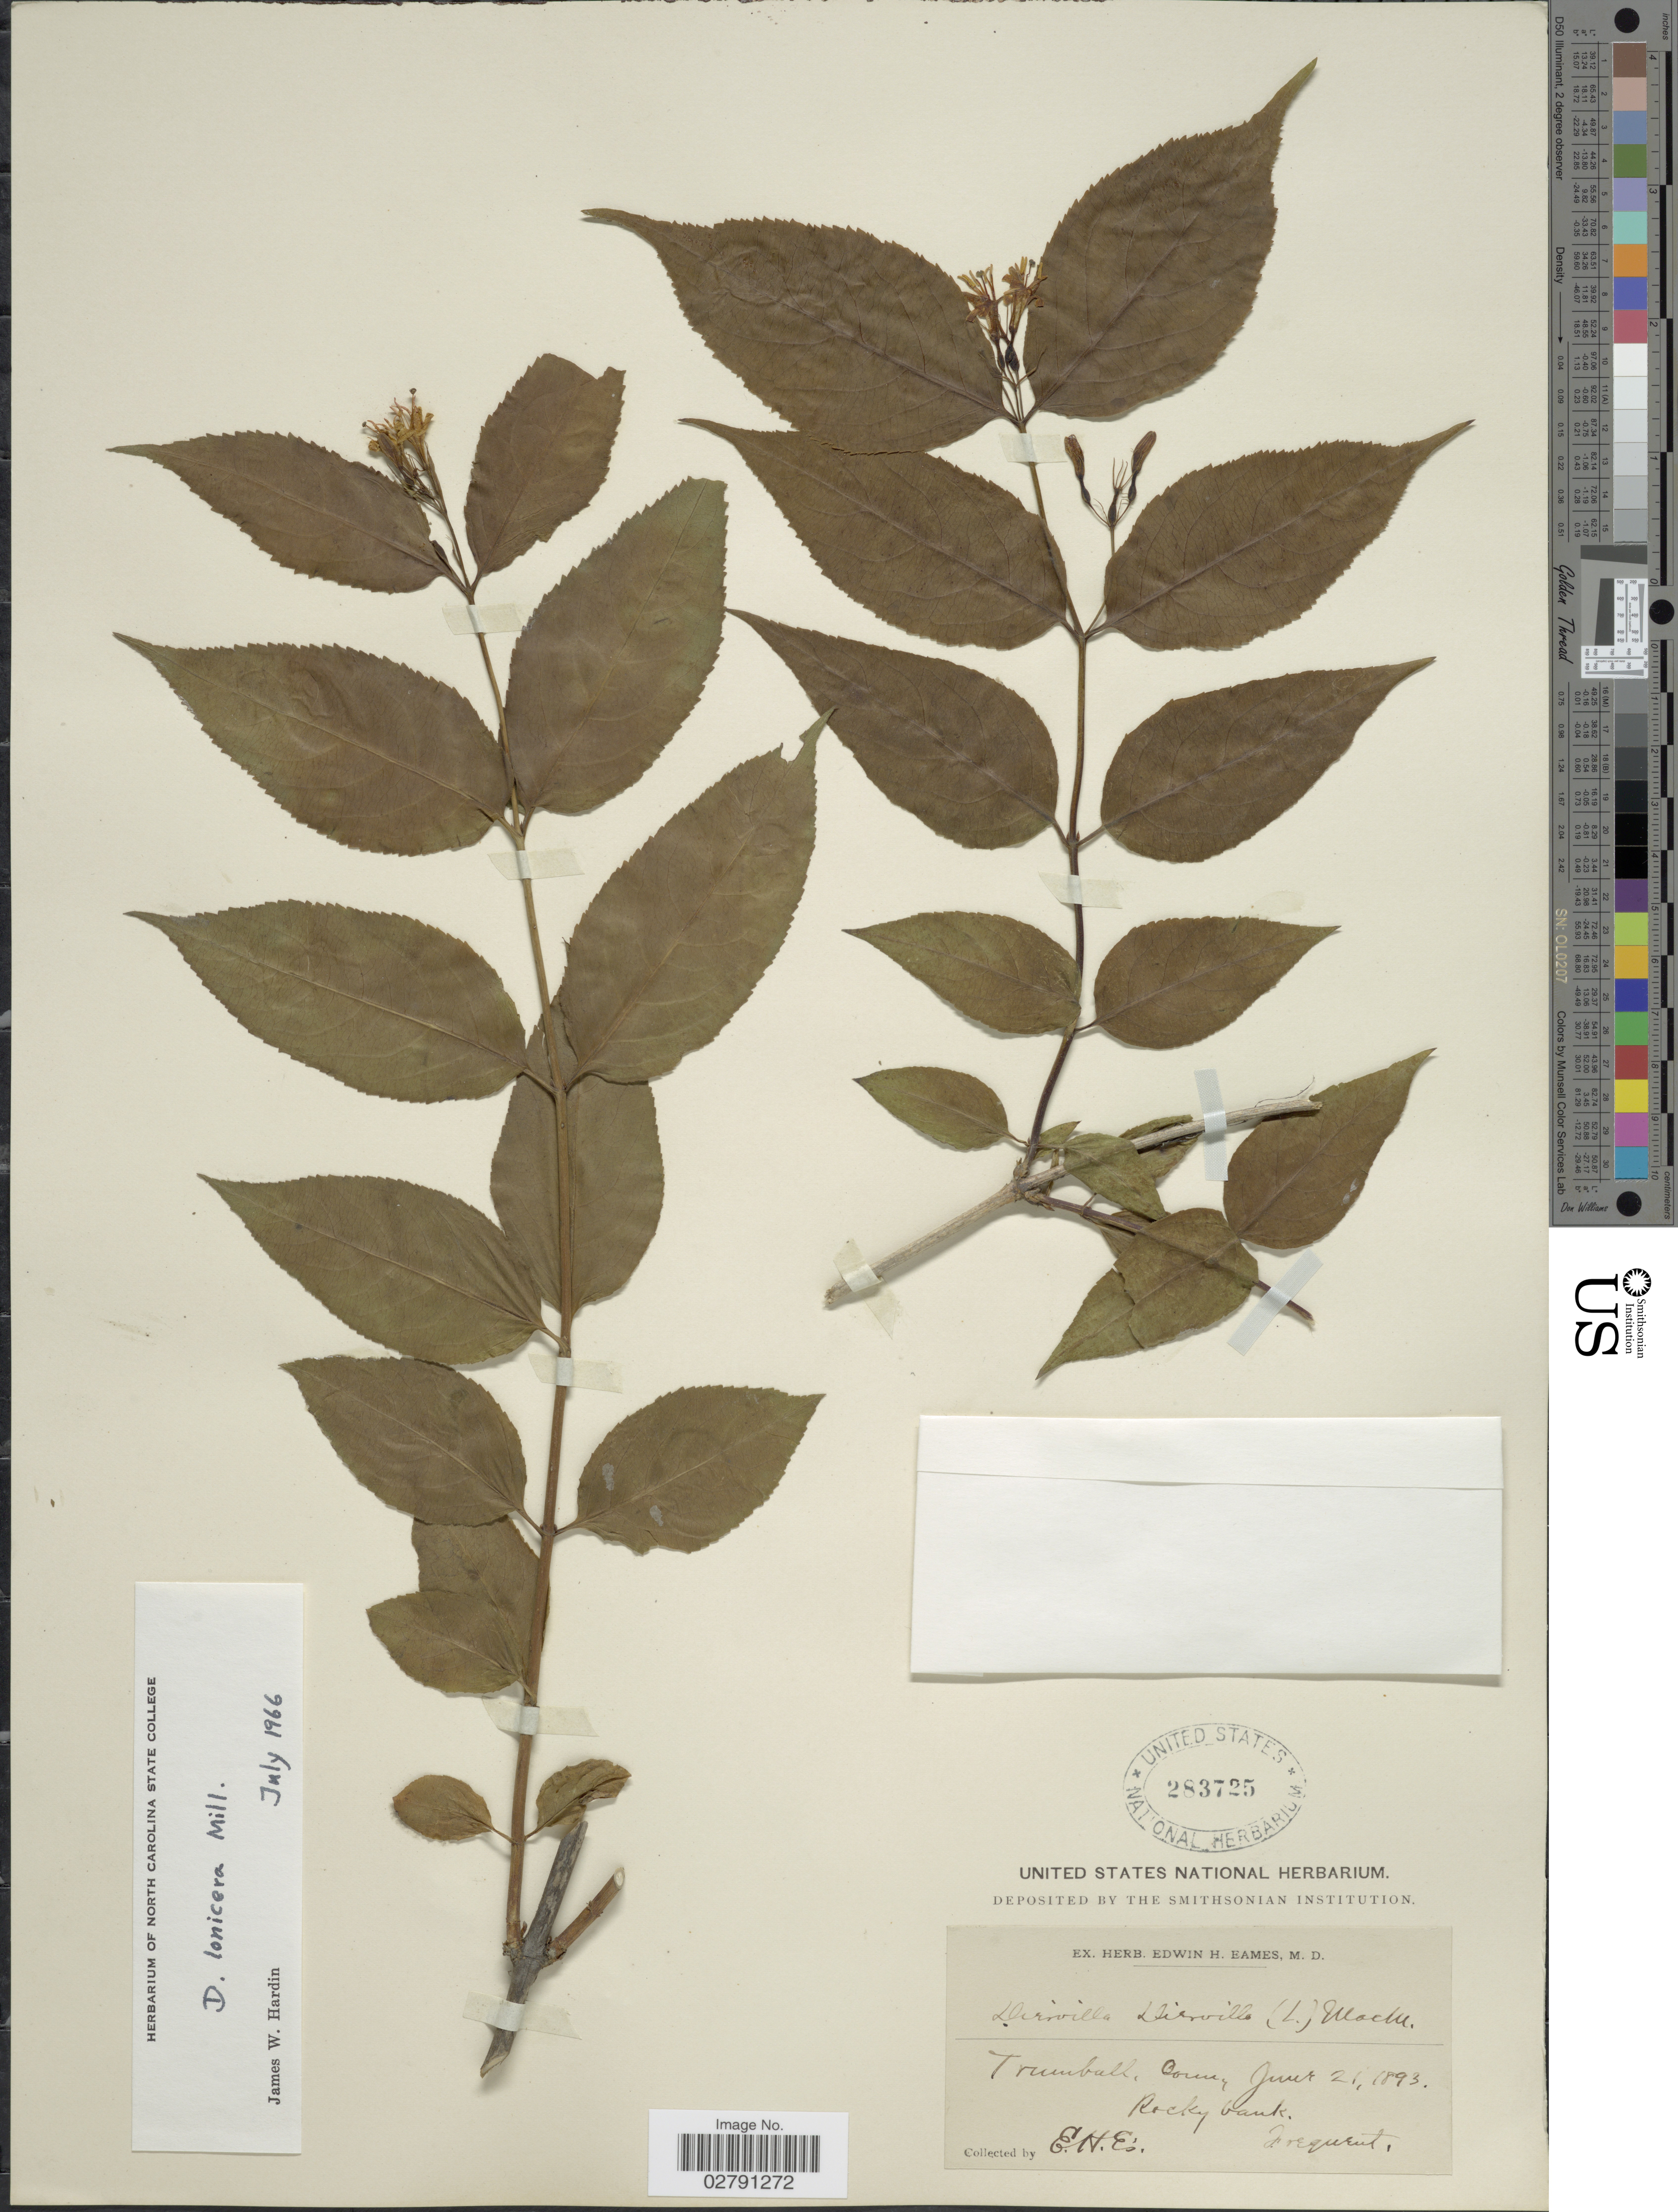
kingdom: Plantae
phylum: Tracheophyta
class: Magnoliopsida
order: Dipsacales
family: Caprifoliaceae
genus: Diervilla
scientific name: Diervilla lonicera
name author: Mill.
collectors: E. H. Eames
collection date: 1893-06-21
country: United States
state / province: Connecticut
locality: Trumbull. Rocky bank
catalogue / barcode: US 283725